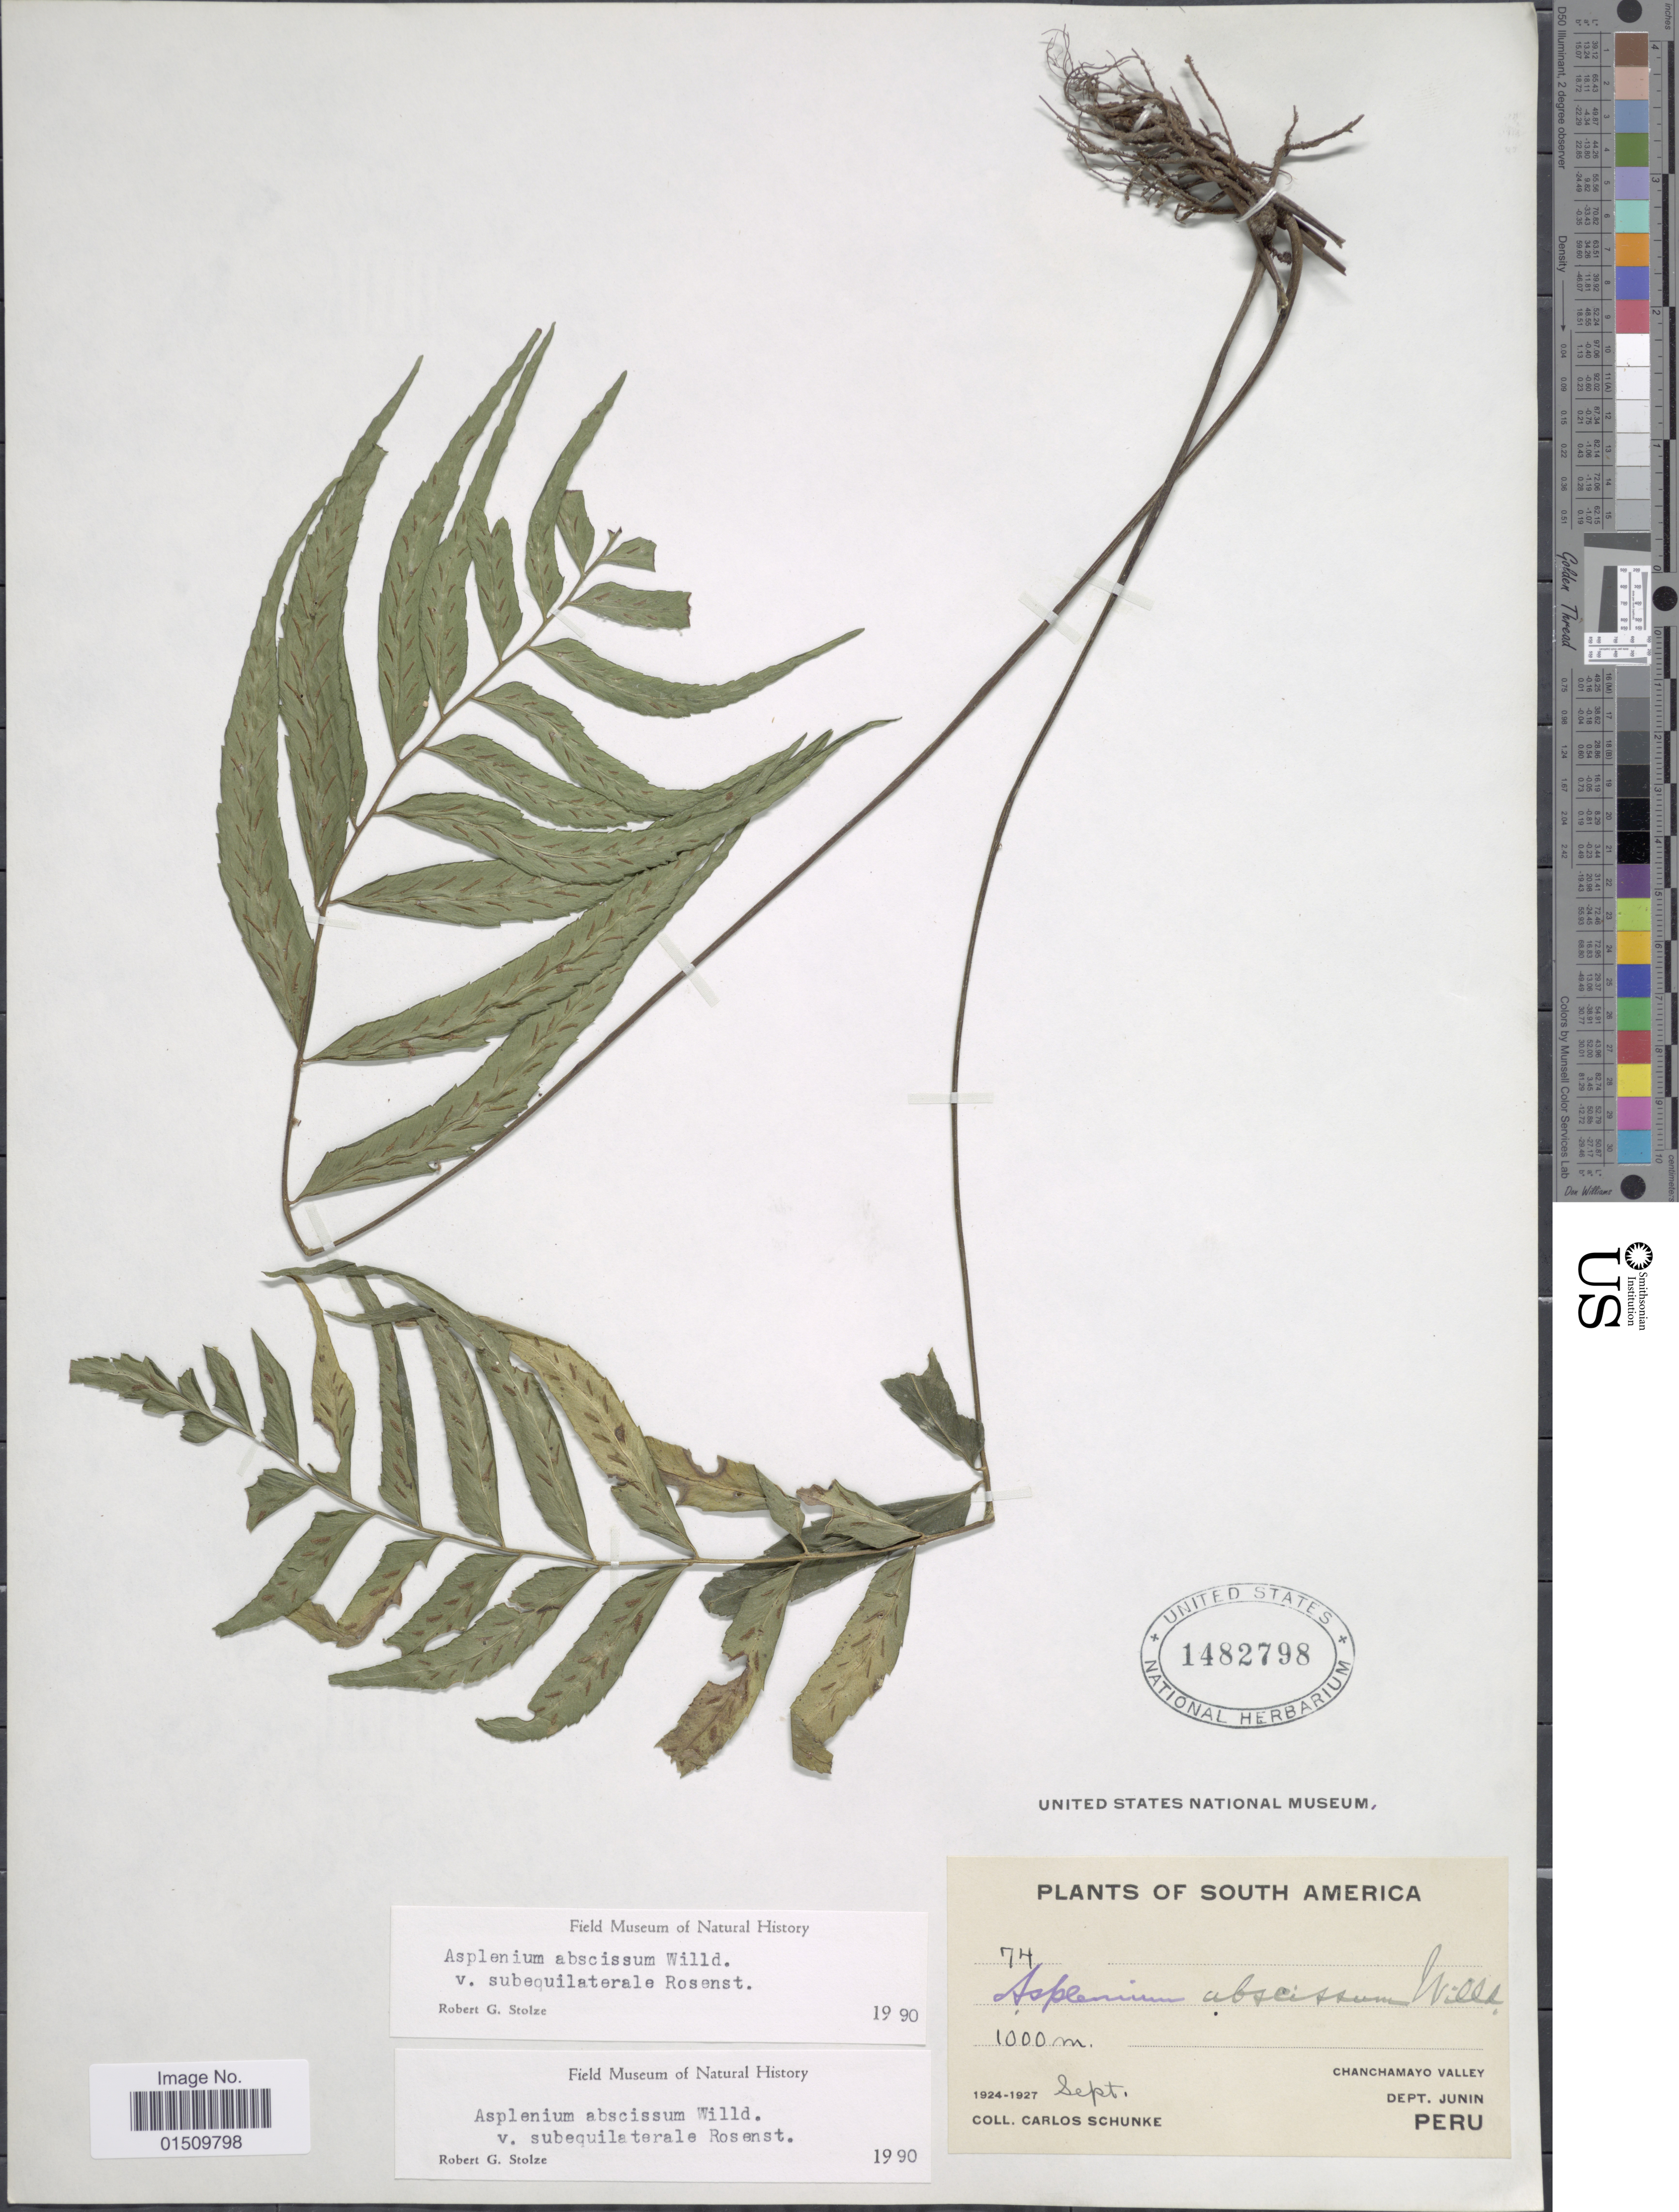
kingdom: Plantae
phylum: Tracheophyta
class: Polypodiopsida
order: Polypodiales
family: Aspleniaceae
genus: Asplenium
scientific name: Asplenium abscissum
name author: Willd.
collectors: C. Schunke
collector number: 74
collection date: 1924-09/1927-09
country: Peru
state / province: Junín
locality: South America, Chanchamayo Valley, Dept. Junin, Peru.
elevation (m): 1000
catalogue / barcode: US 1482798